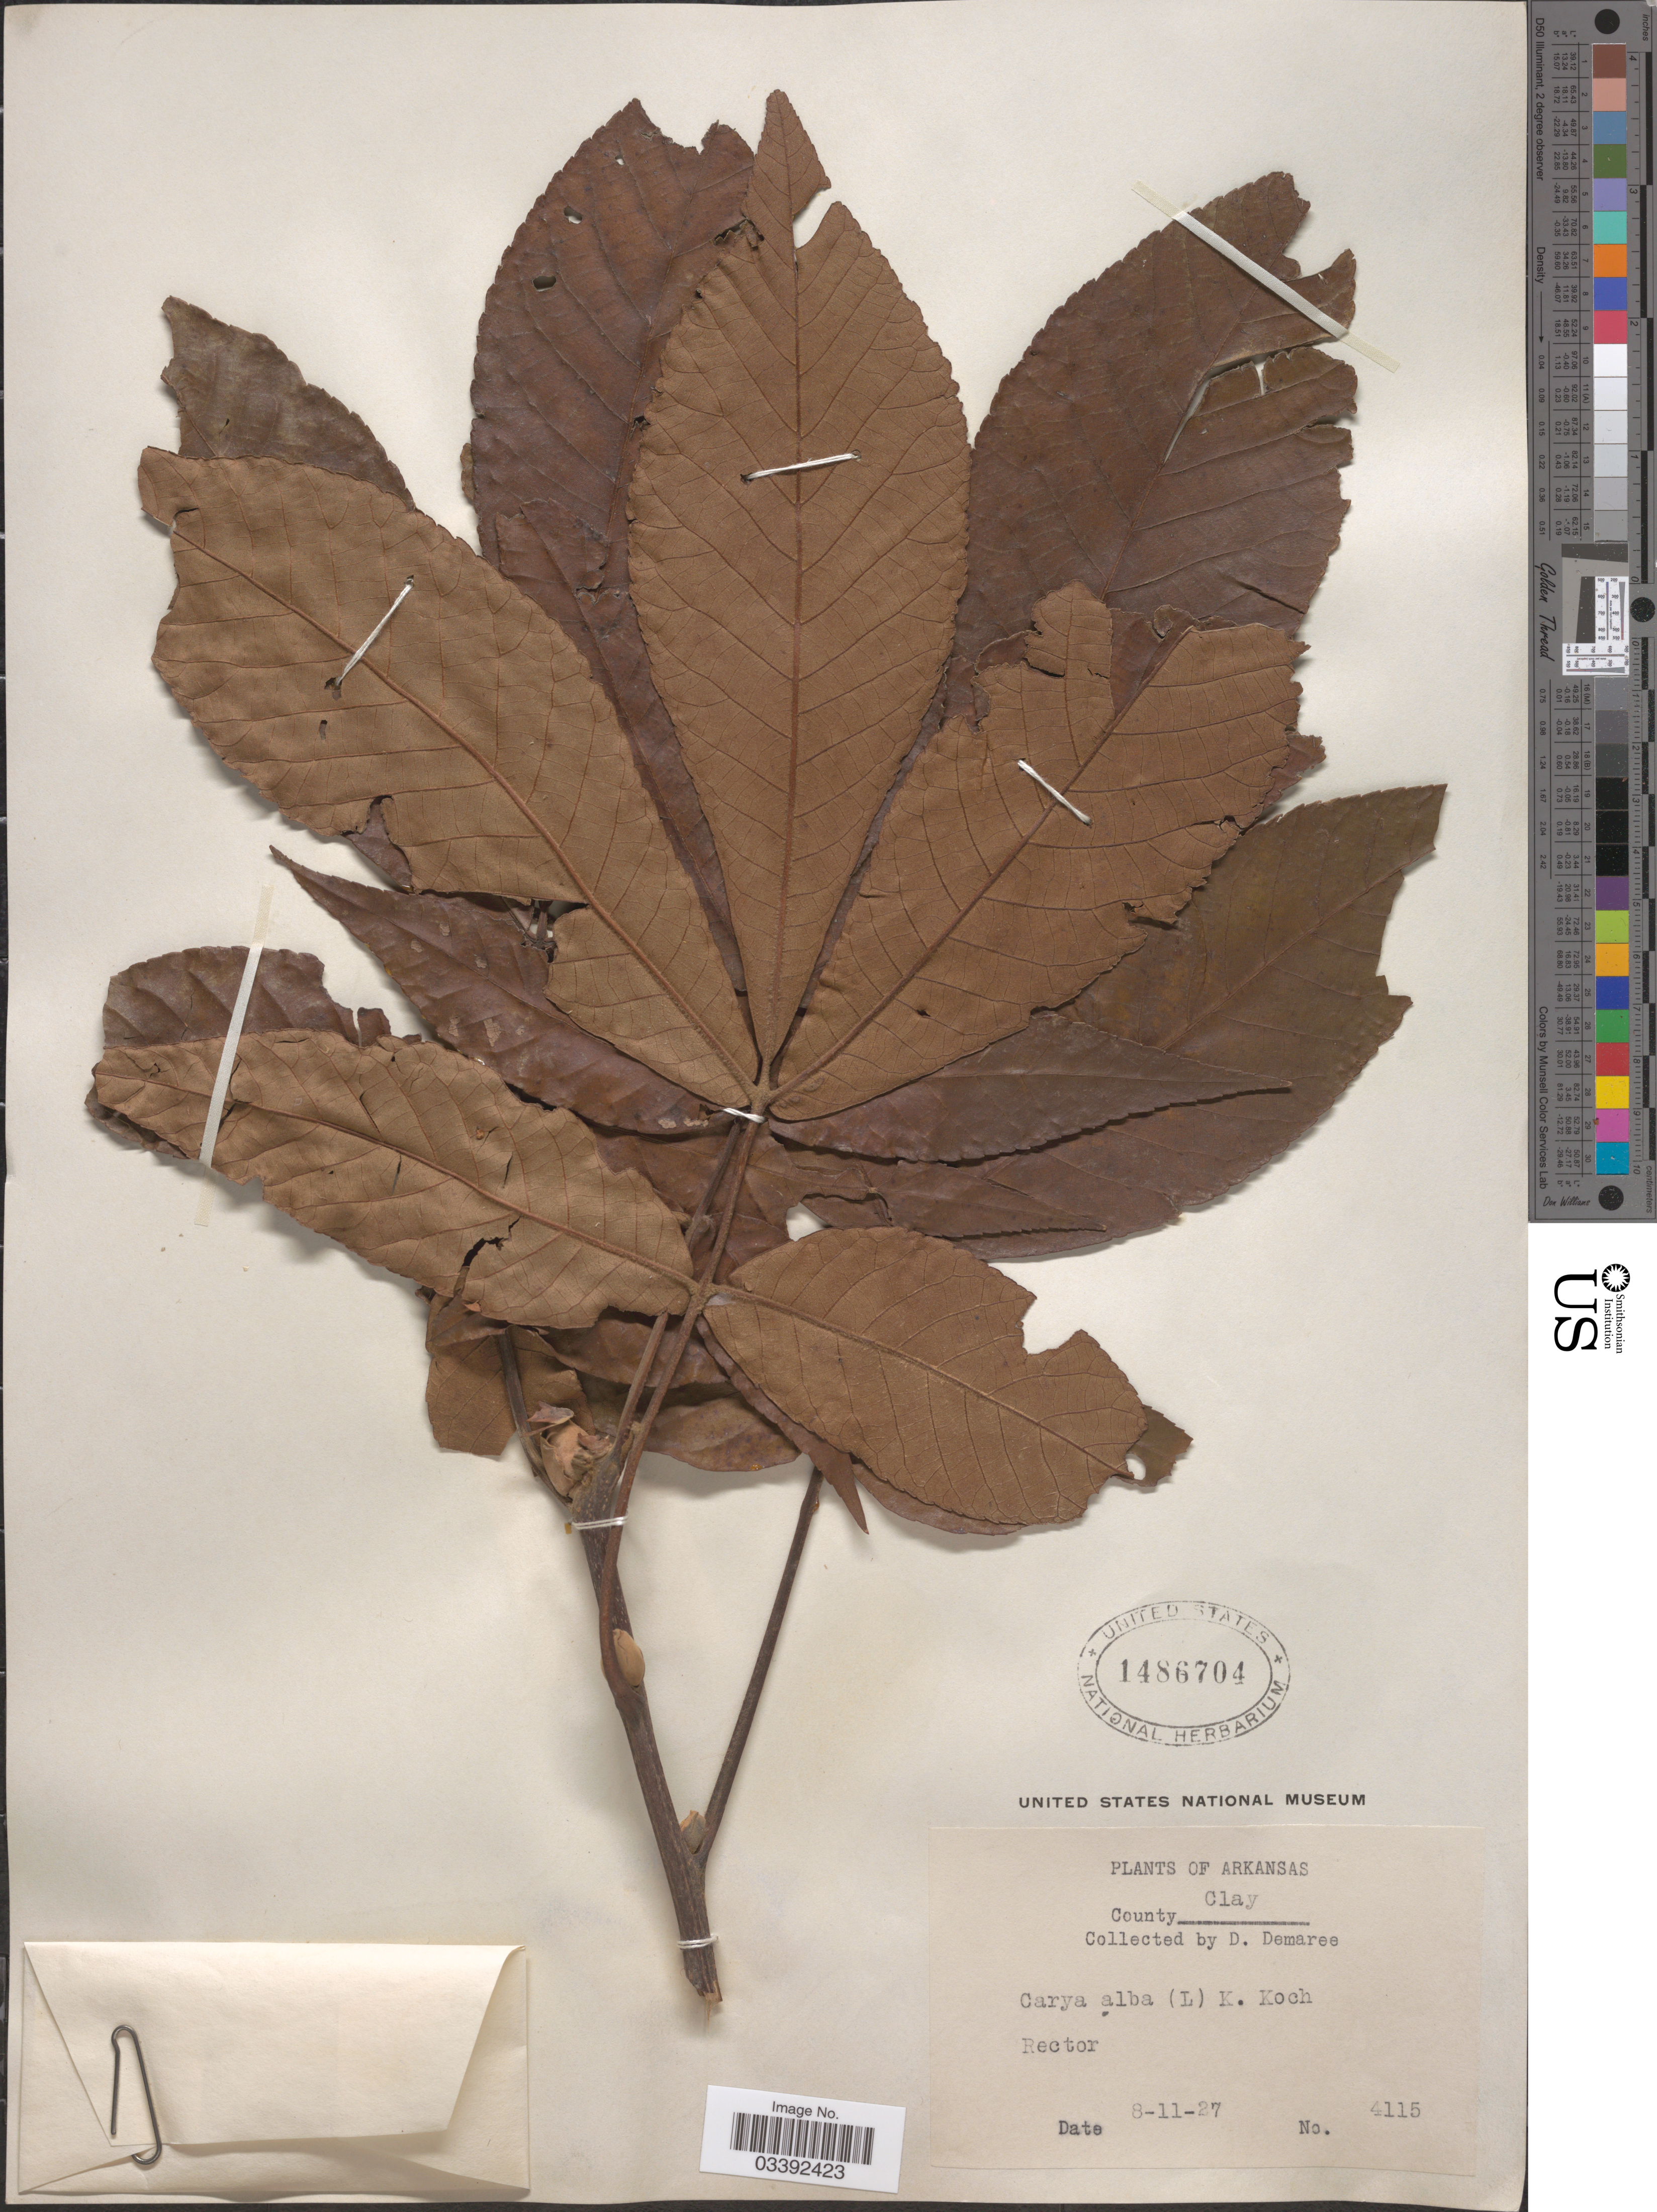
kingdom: Plantae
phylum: Tracheophyta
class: Magnoliopsida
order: Fagales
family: Juglandaceae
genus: Carya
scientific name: Carya tomentosa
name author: (Lam.) Nutt.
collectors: D. Demaree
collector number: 4115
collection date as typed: Transcribed d/m/y: 11/8/27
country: United States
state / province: Arkansas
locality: County Clay.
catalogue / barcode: US 1486704